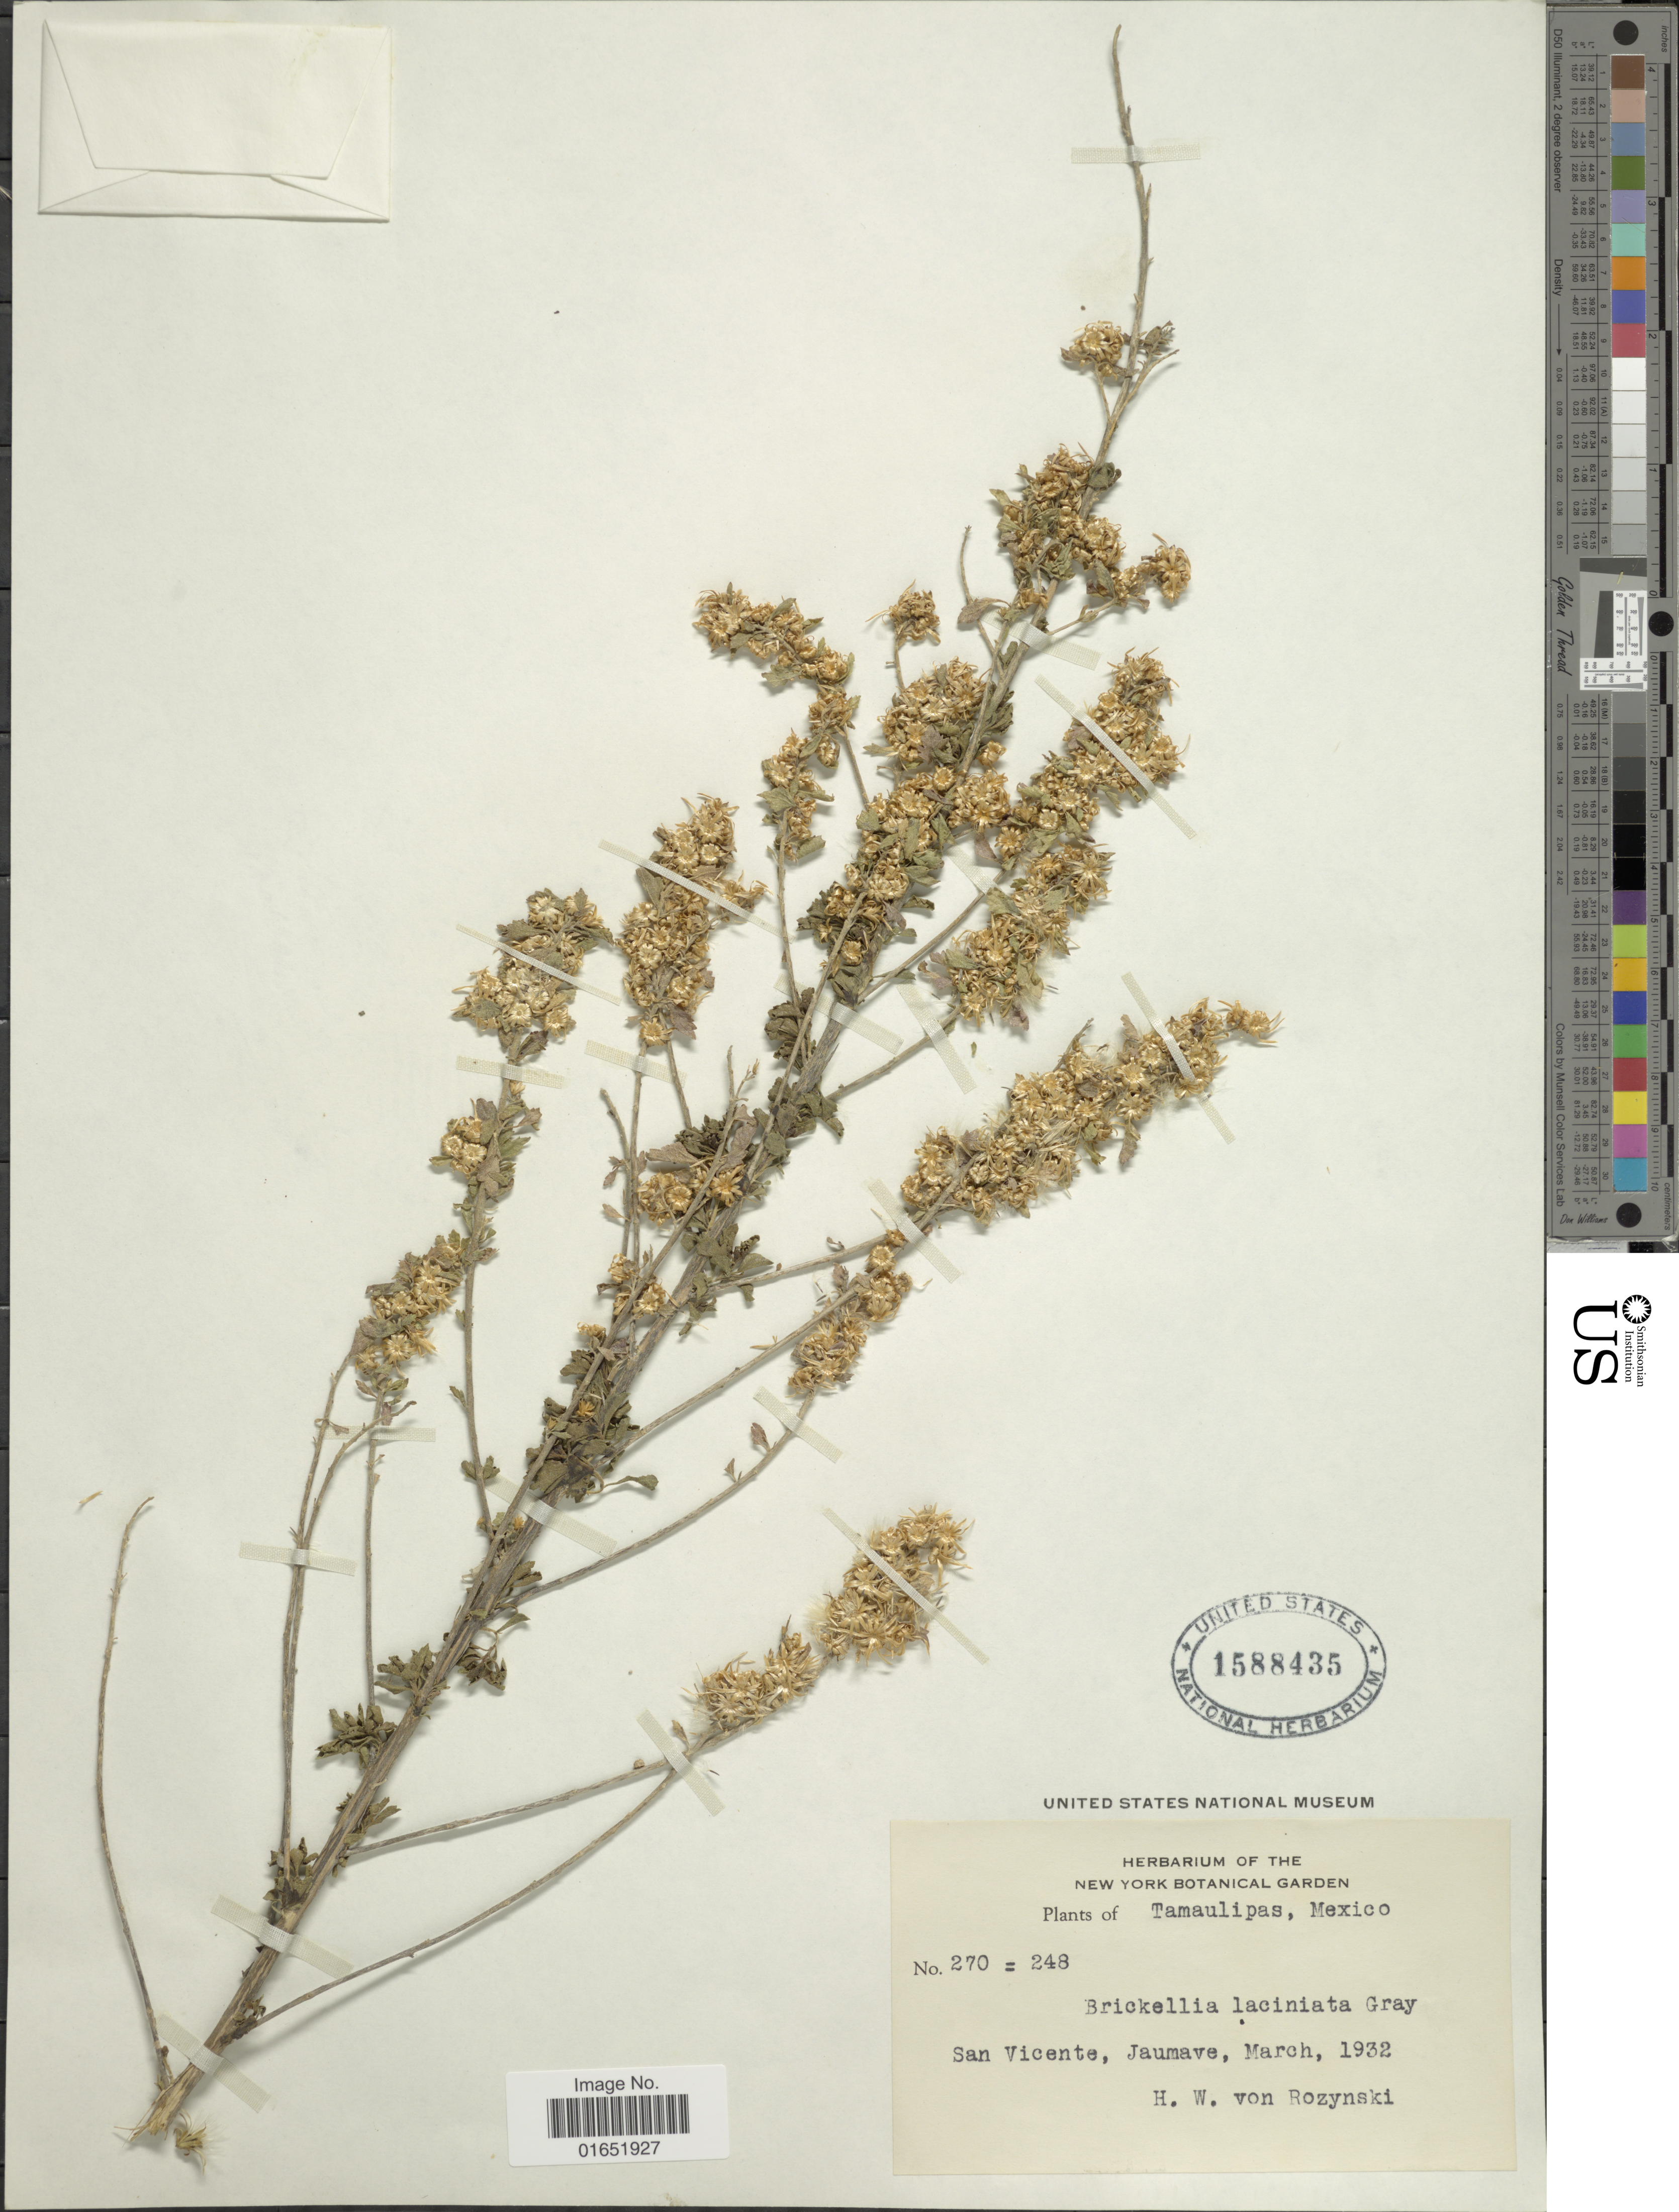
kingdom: Plantae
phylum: Tracheophyta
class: Magnoliopsida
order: Asterales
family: Asteraceae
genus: Brickellia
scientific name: Brickellia laciniata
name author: A. Gray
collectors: Rozynski, H. W. von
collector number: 270 = 248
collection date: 1932-03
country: Mexico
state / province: Tamaulipas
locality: San Vicente, Jaumave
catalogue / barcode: US 1588435